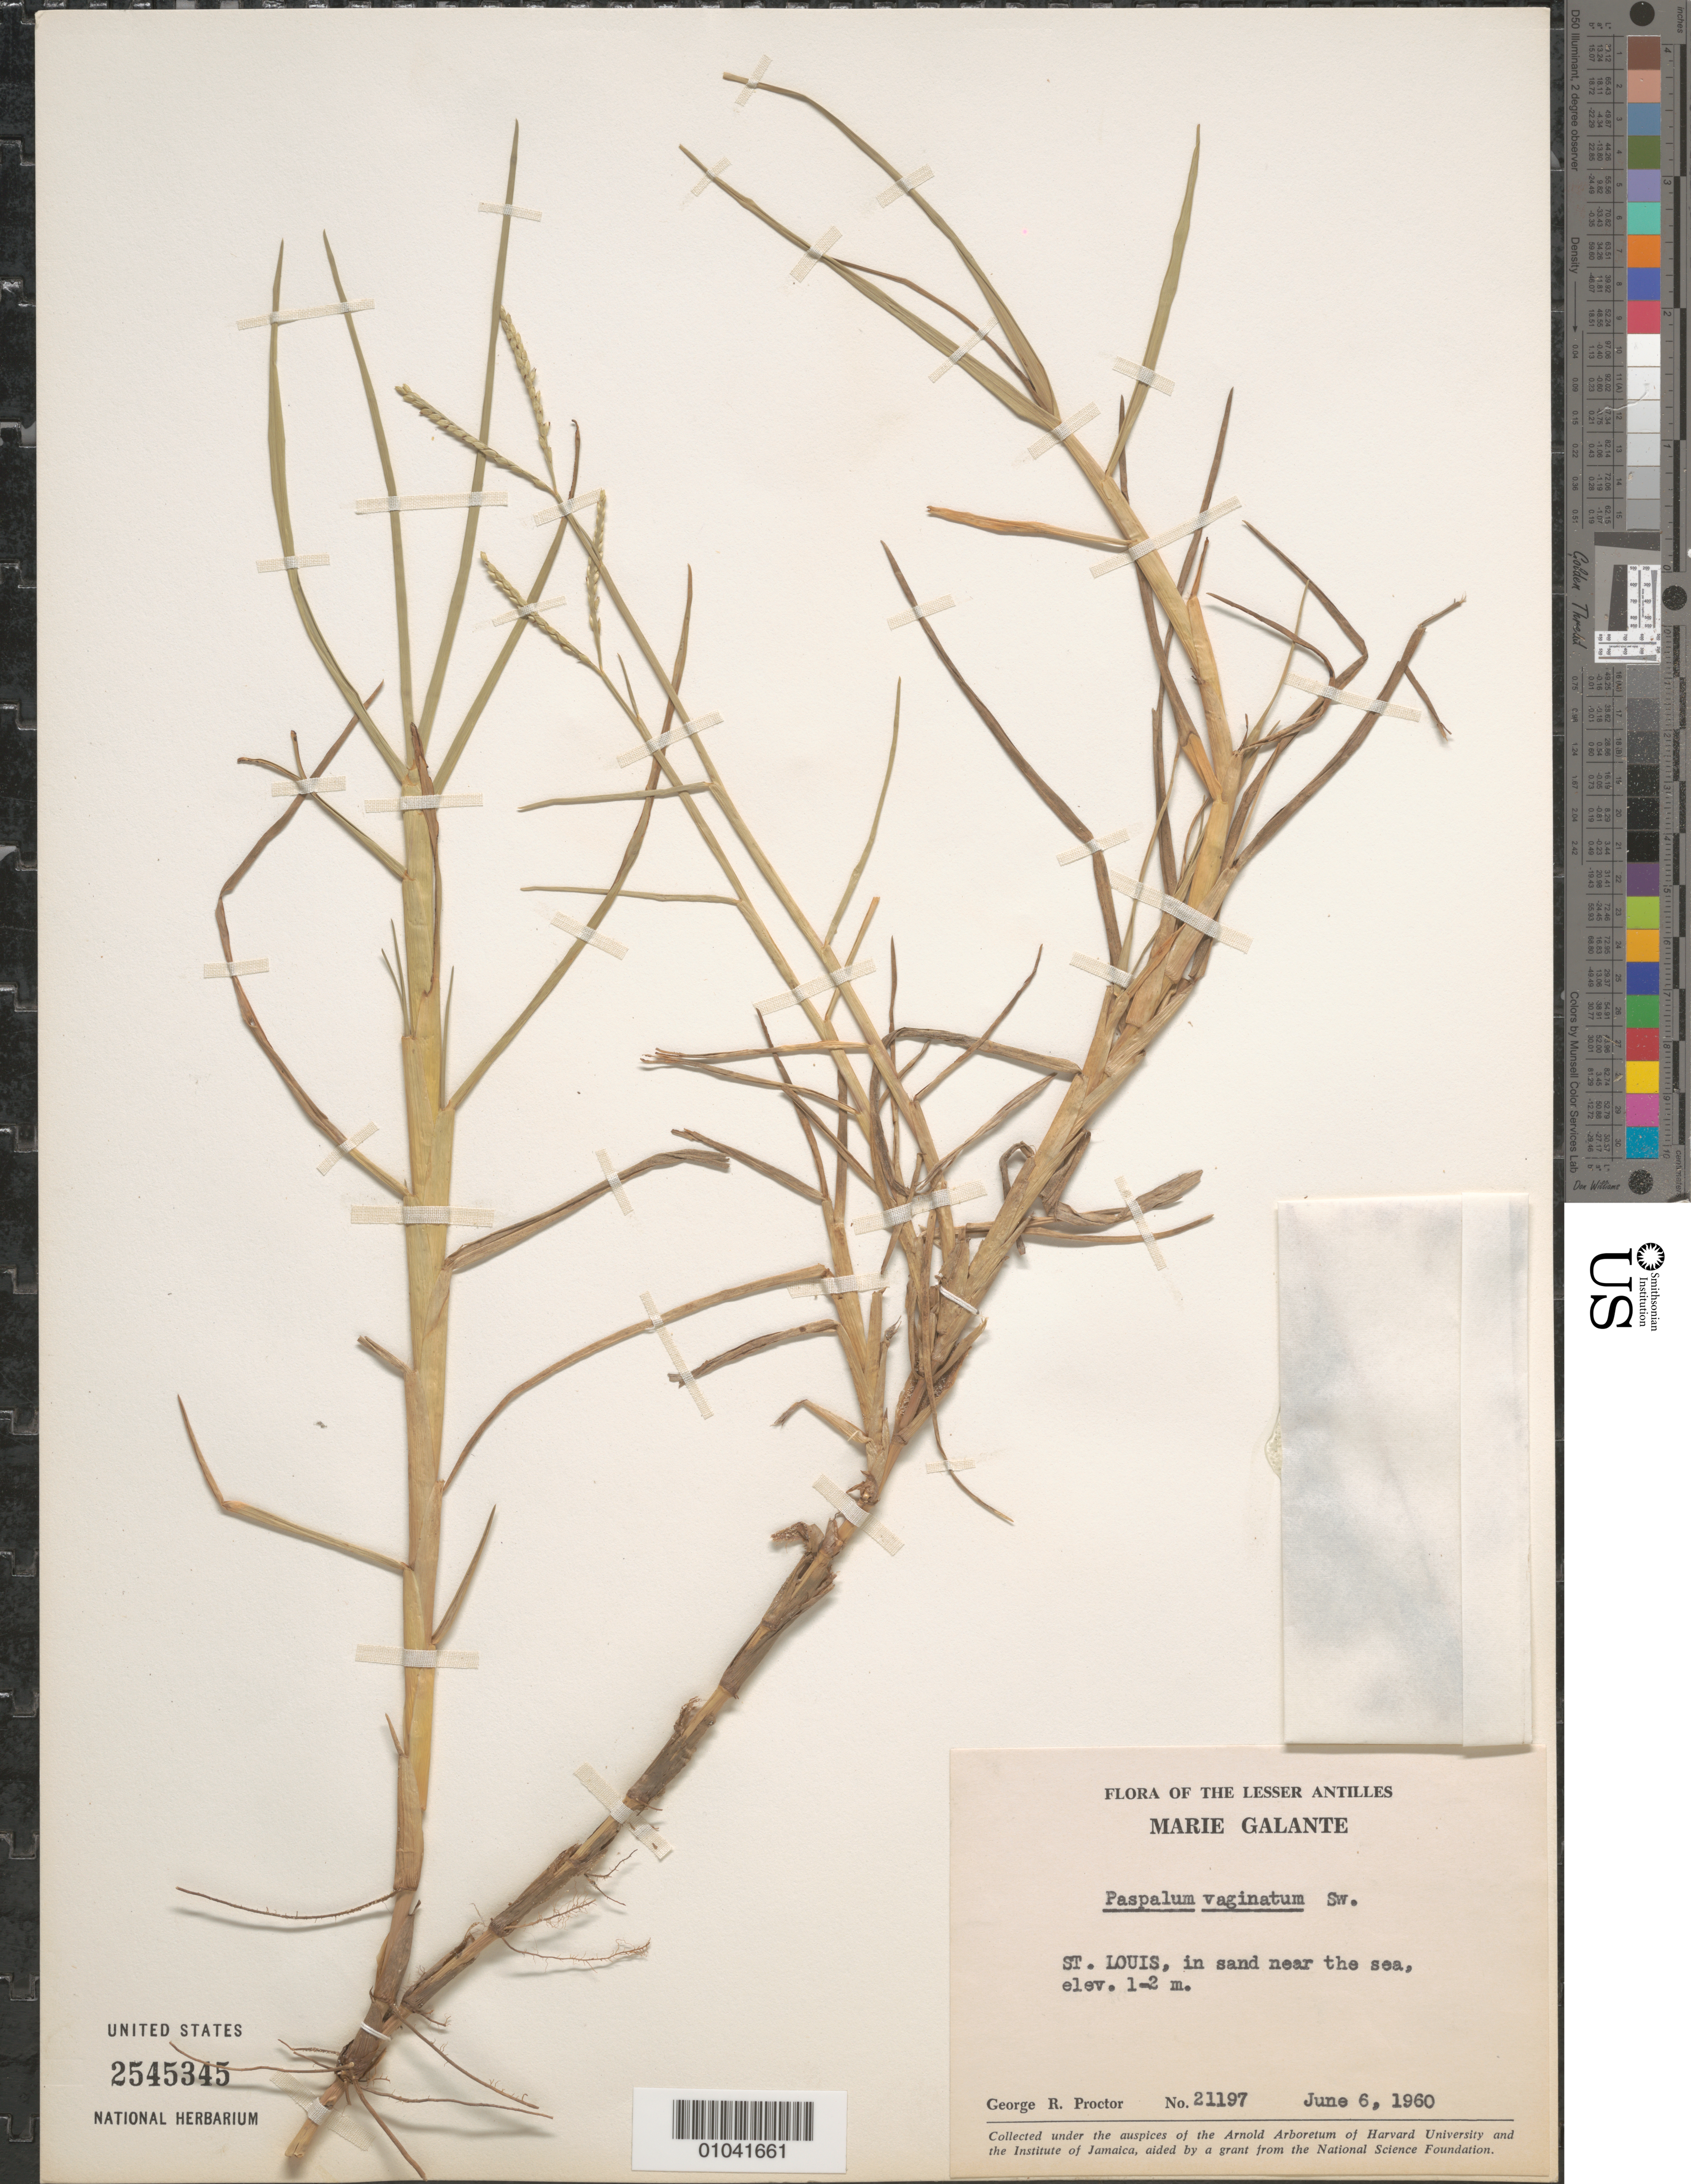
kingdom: Plantae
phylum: Tracheophyta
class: Liliopsida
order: Poales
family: Poaceae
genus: Paspalum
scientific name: Paspalum vaginatum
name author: Sw.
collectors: G. R. Proctor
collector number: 21197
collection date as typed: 06 Jun 1960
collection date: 1960-06-06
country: Guadeloupe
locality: Marie-Galante, St. Louis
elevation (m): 1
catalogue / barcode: US 2545345